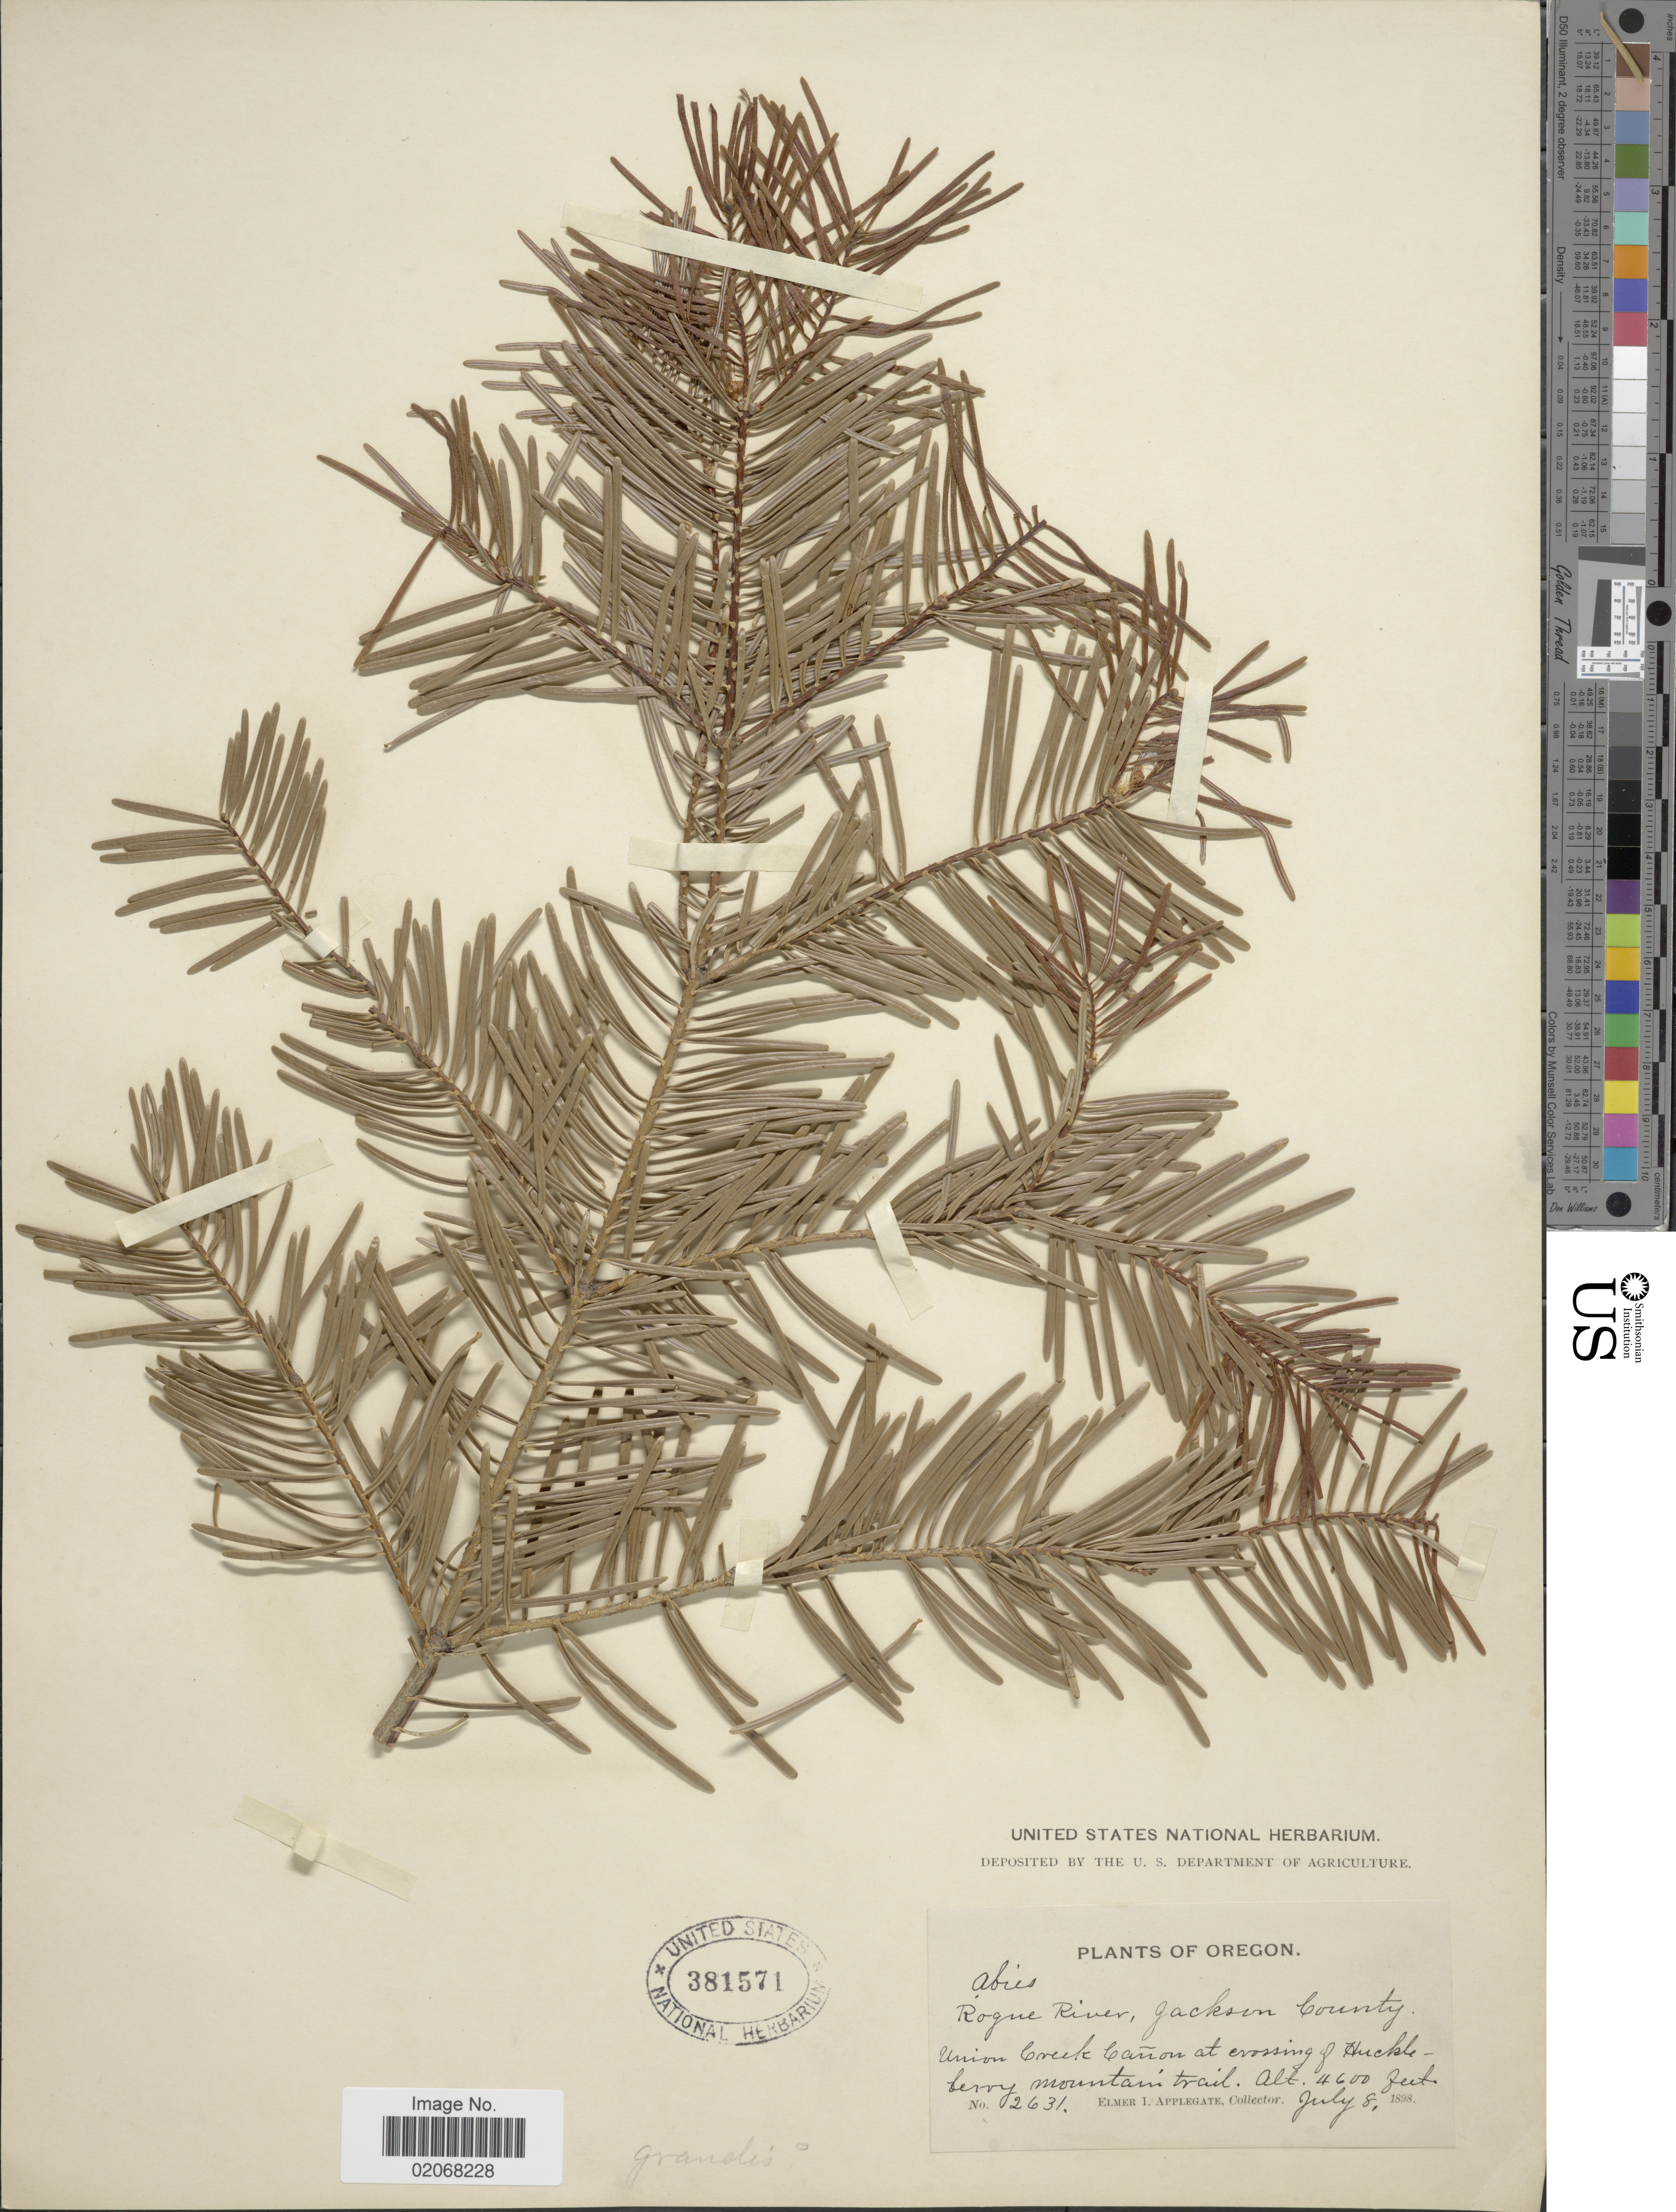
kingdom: Plantae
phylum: Tracheophyta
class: Pinopsida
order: Pinales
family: Pinaceae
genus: Abies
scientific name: Abies grandis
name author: (Douglas ex D. Don) Lindl.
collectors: E. I. Applegate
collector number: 2631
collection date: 1898-07-08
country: United States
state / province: Oregon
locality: Rogue River, Jackson County, Union Creek Canon at crossing of Huckle-ferry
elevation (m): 1402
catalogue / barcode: US 381571